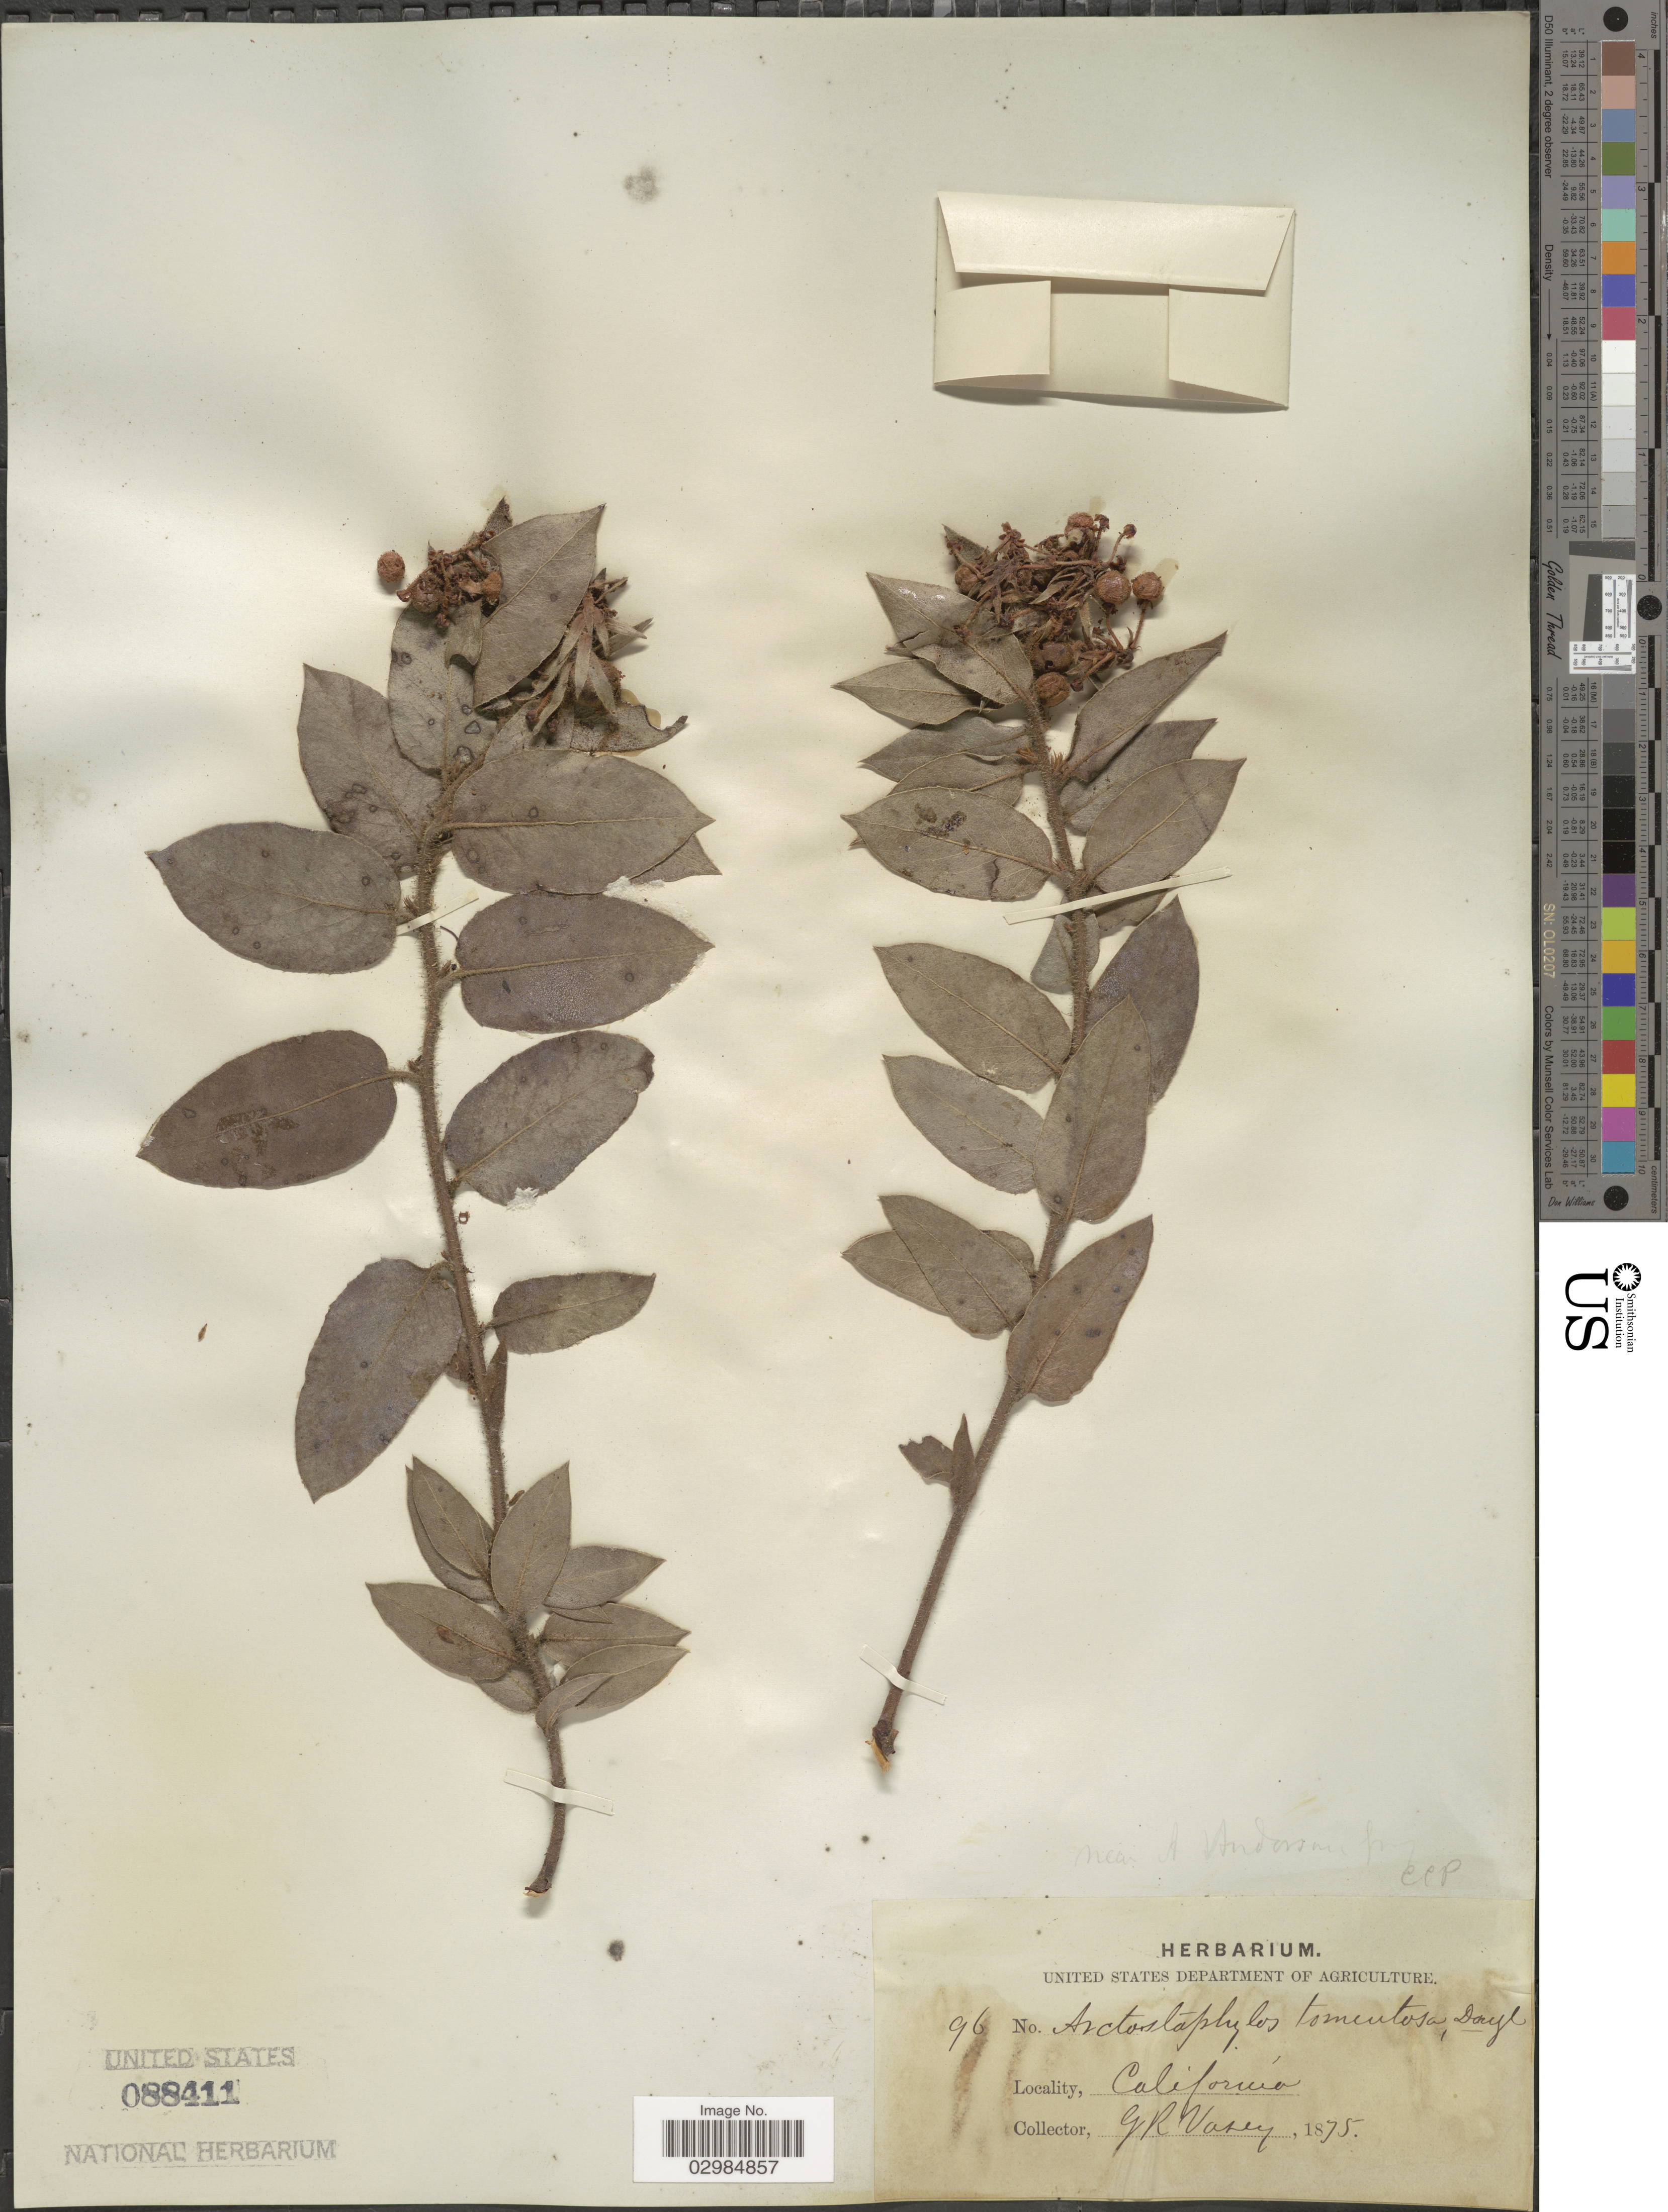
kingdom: Plantae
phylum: Tracheophyta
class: Magnoliopsida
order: Ericales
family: Ericaceae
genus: Arctostaphylos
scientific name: Arctostaphylos tomentosa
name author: (Pursh) Lindl.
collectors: G. R. Vasey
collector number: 96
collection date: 1875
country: United States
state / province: California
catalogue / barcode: US 88411